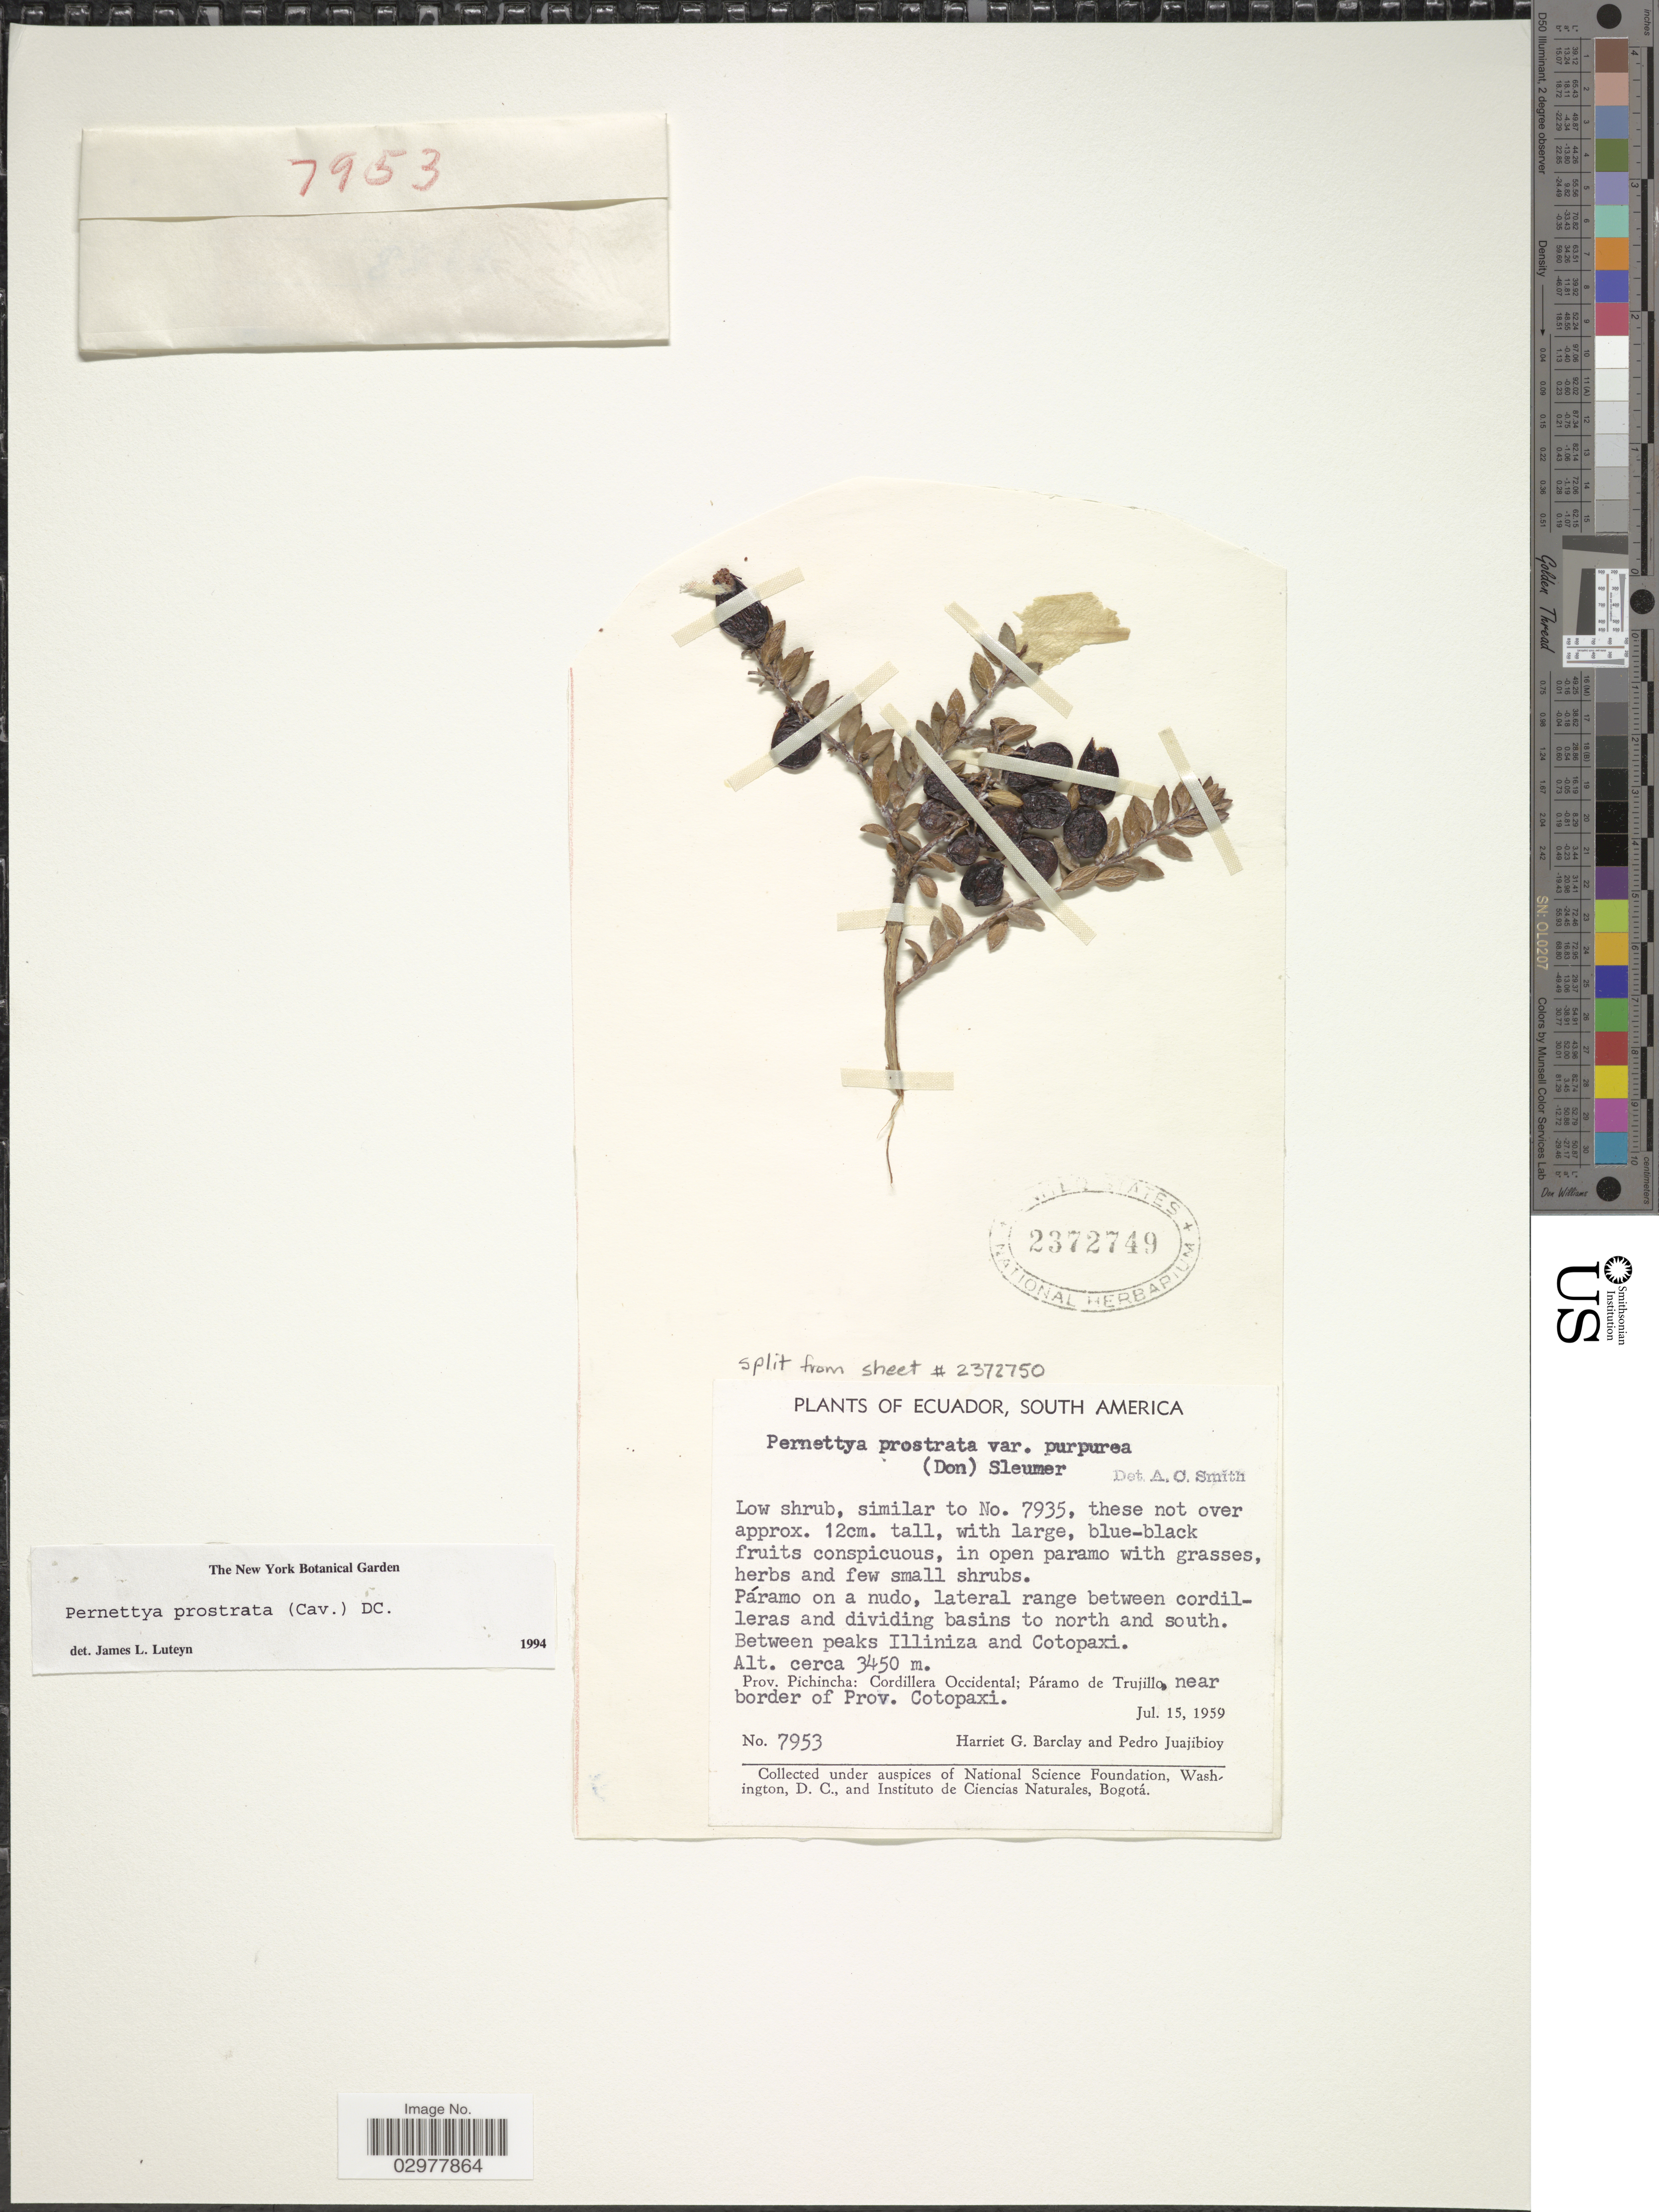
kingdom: Plantae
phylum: Tracheophyta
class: Magnoliopsida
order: Ericales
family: Ericaceae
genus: Pernettya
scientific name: Pernettya prostrata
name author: (Cav.) DC.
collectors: H. G. Barclay & P. Juajibioy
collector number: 7953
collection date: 1959-07-15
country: Ecuador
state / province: Pichincha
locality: Lateral range between cordillera and dividing basins to north and south. Between peaks Illiniza and Cotopaxi. Cordillera Occidental; Páramo de Trujllo, near border of Prov. Cotopaxi Sta g..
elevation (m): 3450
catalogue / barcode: US 2372749